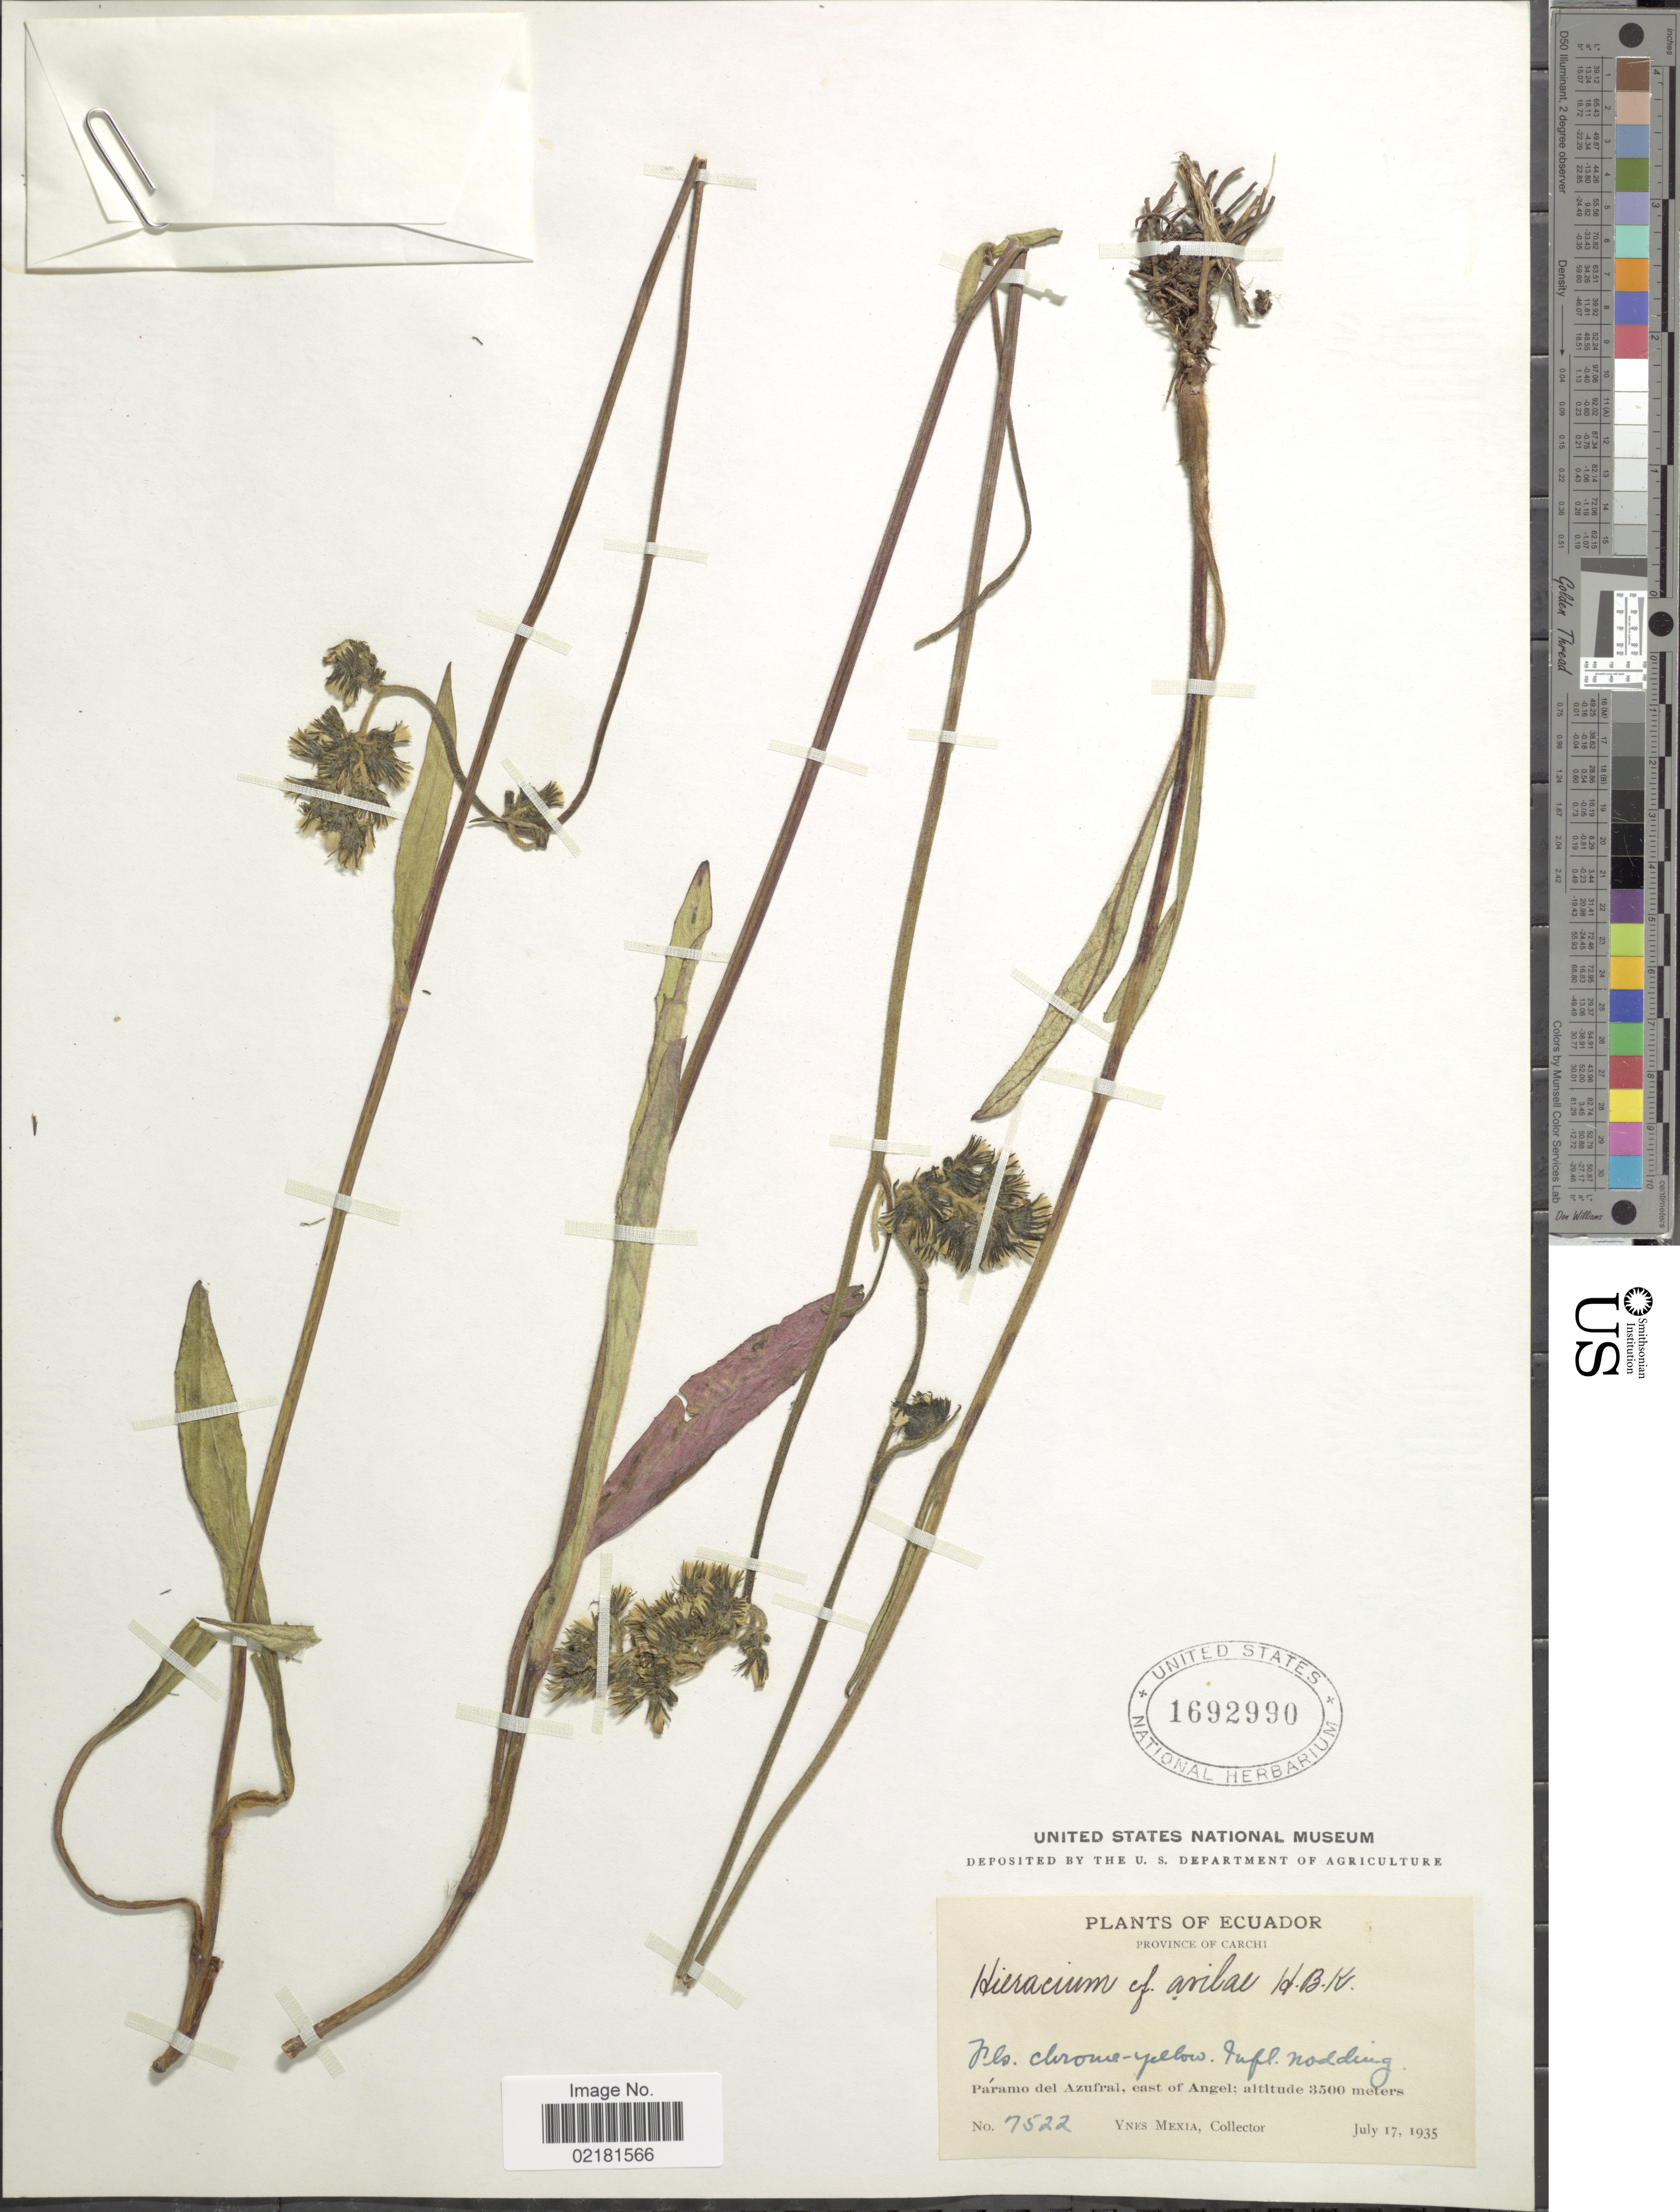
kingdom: Plantae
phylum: Tracheophyta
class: Magnoliopsida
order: Asterales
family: Asteraceae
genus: Hieracium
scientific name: Hieracium avilae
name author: Kunth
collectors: Y. Mexia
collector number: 7522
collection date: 1935-07-17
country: Ecuador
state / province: Carchi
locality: Paramo del Azufral, east of Angel.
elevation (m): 3500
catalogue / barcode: US 1692990